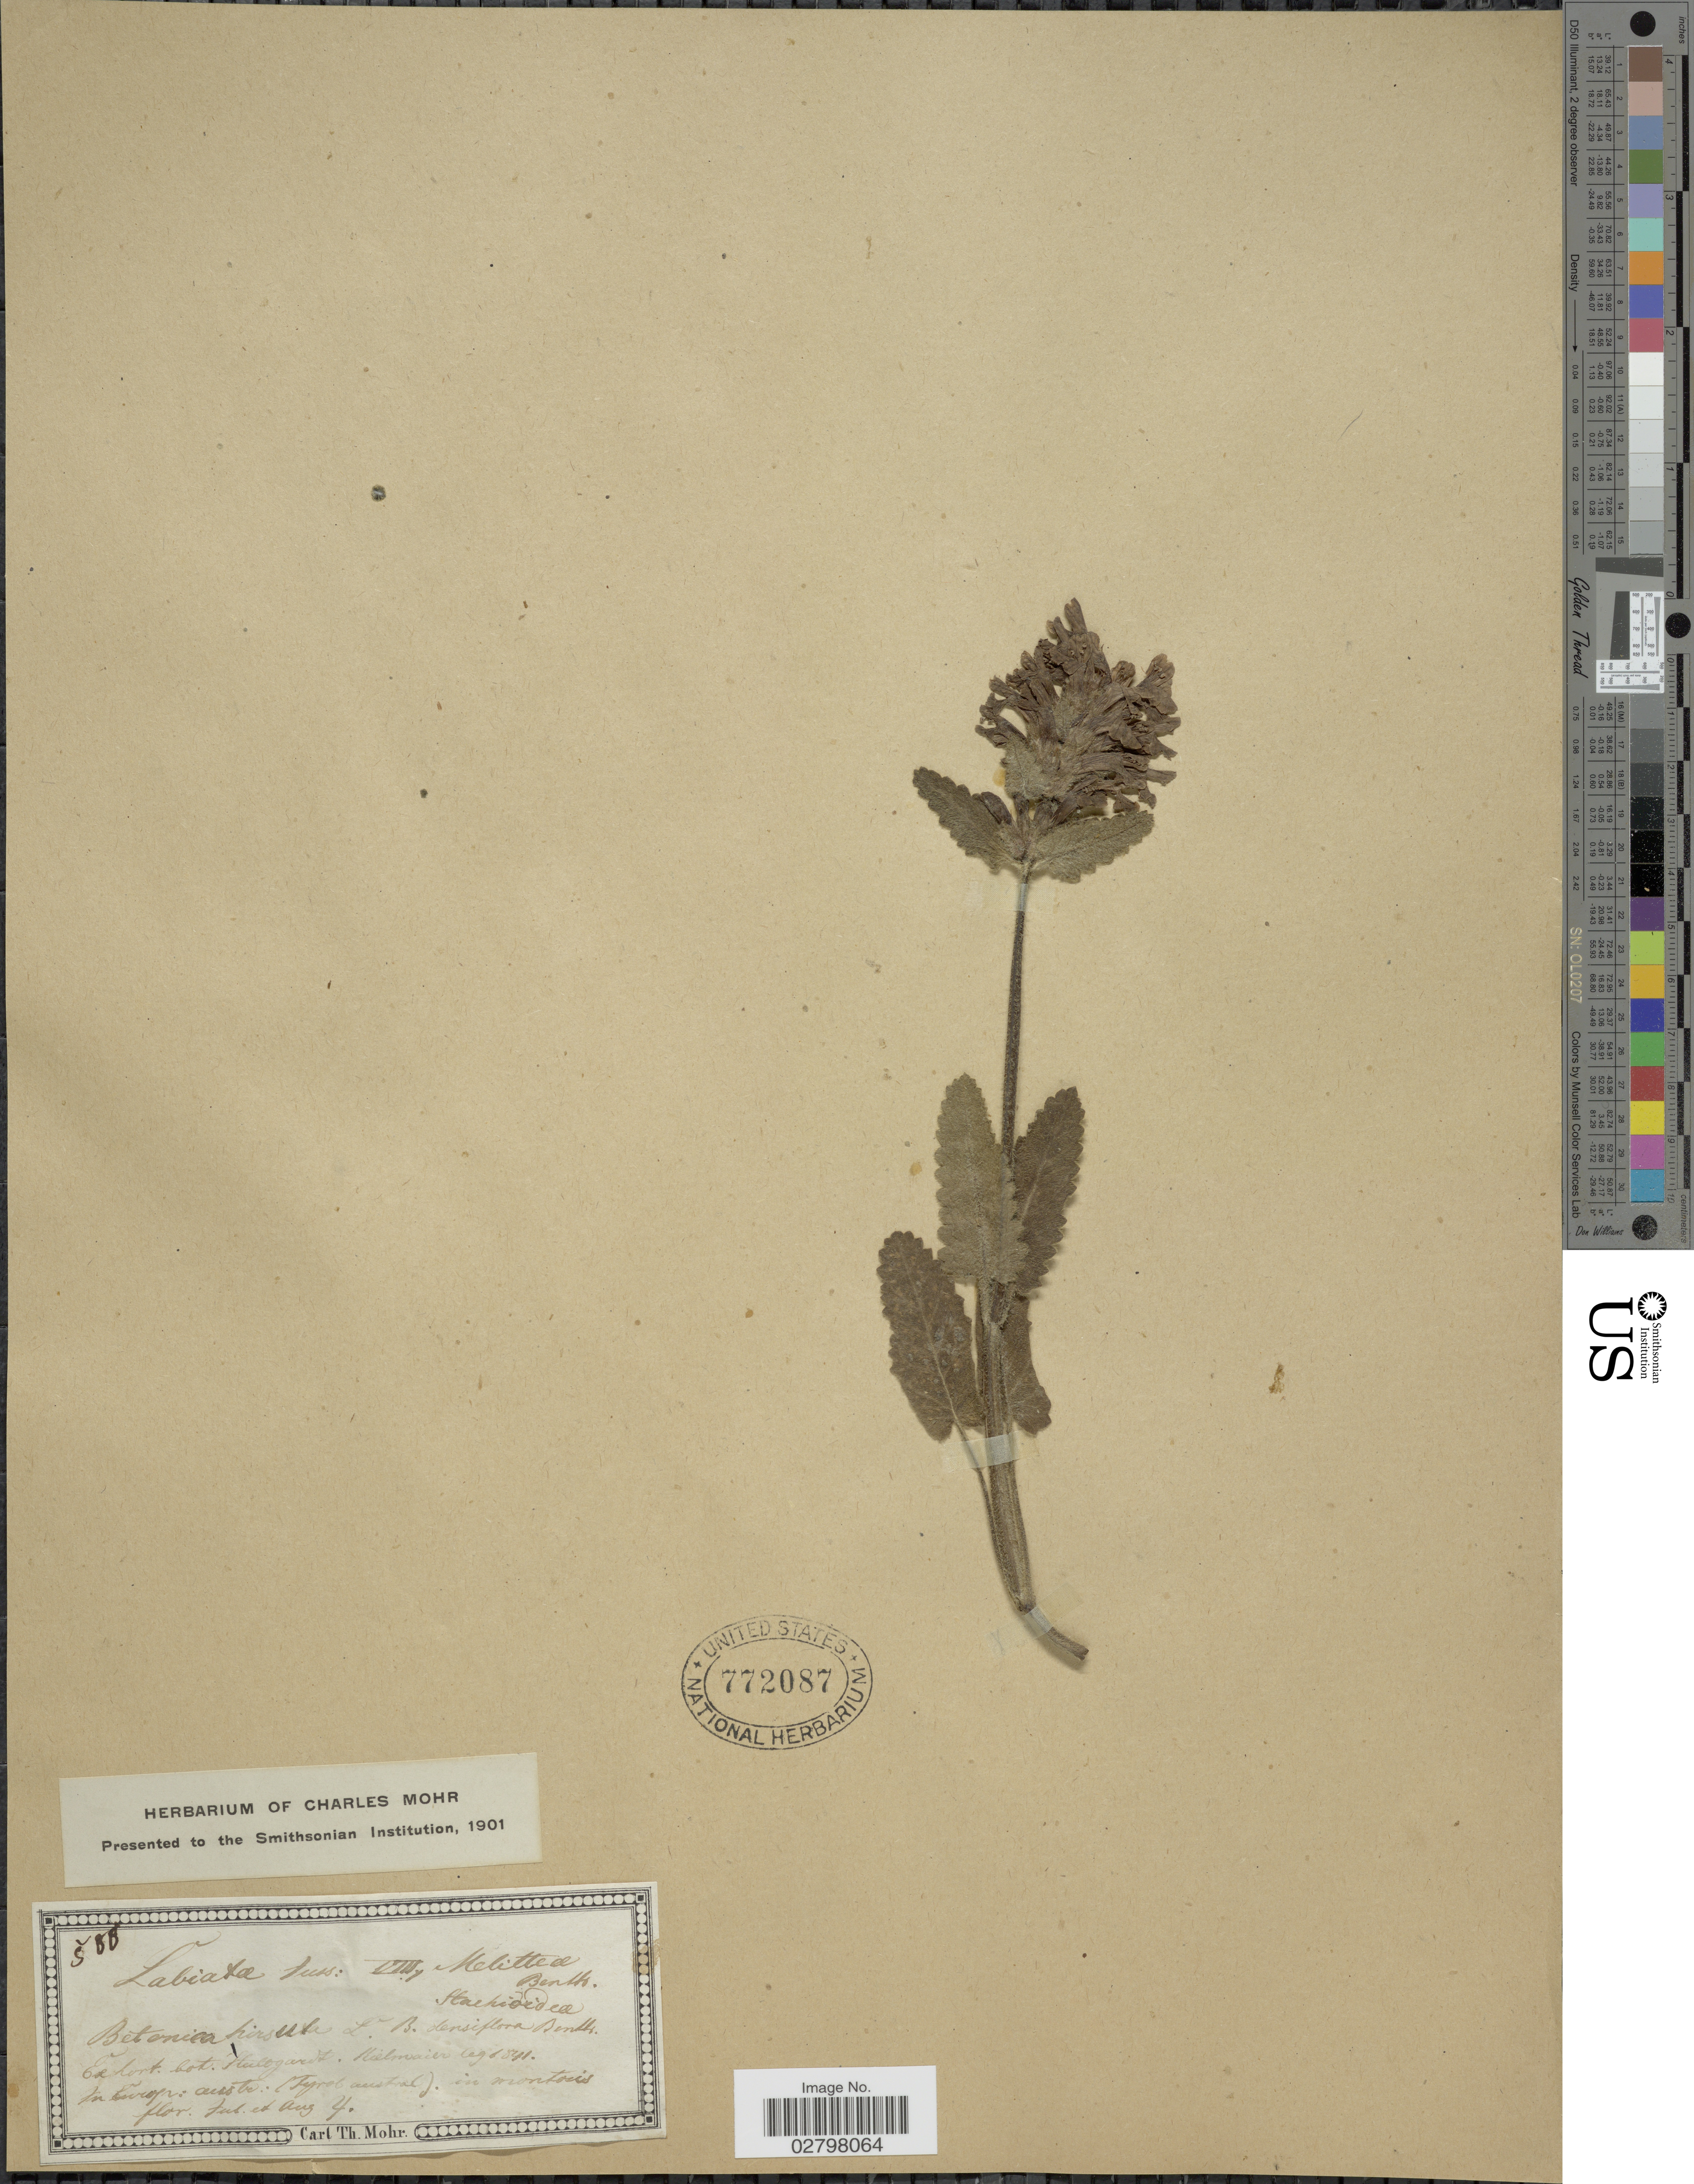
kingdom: Plantae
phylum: Tracheophyta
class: Magnoliopsida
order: Lamiales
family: Lamiaceae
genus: Stachys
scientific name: Stachys sp.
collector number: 500*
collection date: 1841-07/1841-08-04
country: Austria / Italy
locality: In Europe austr. (Tyrol austral). in montonis [interpreted]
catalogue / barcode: US 772087